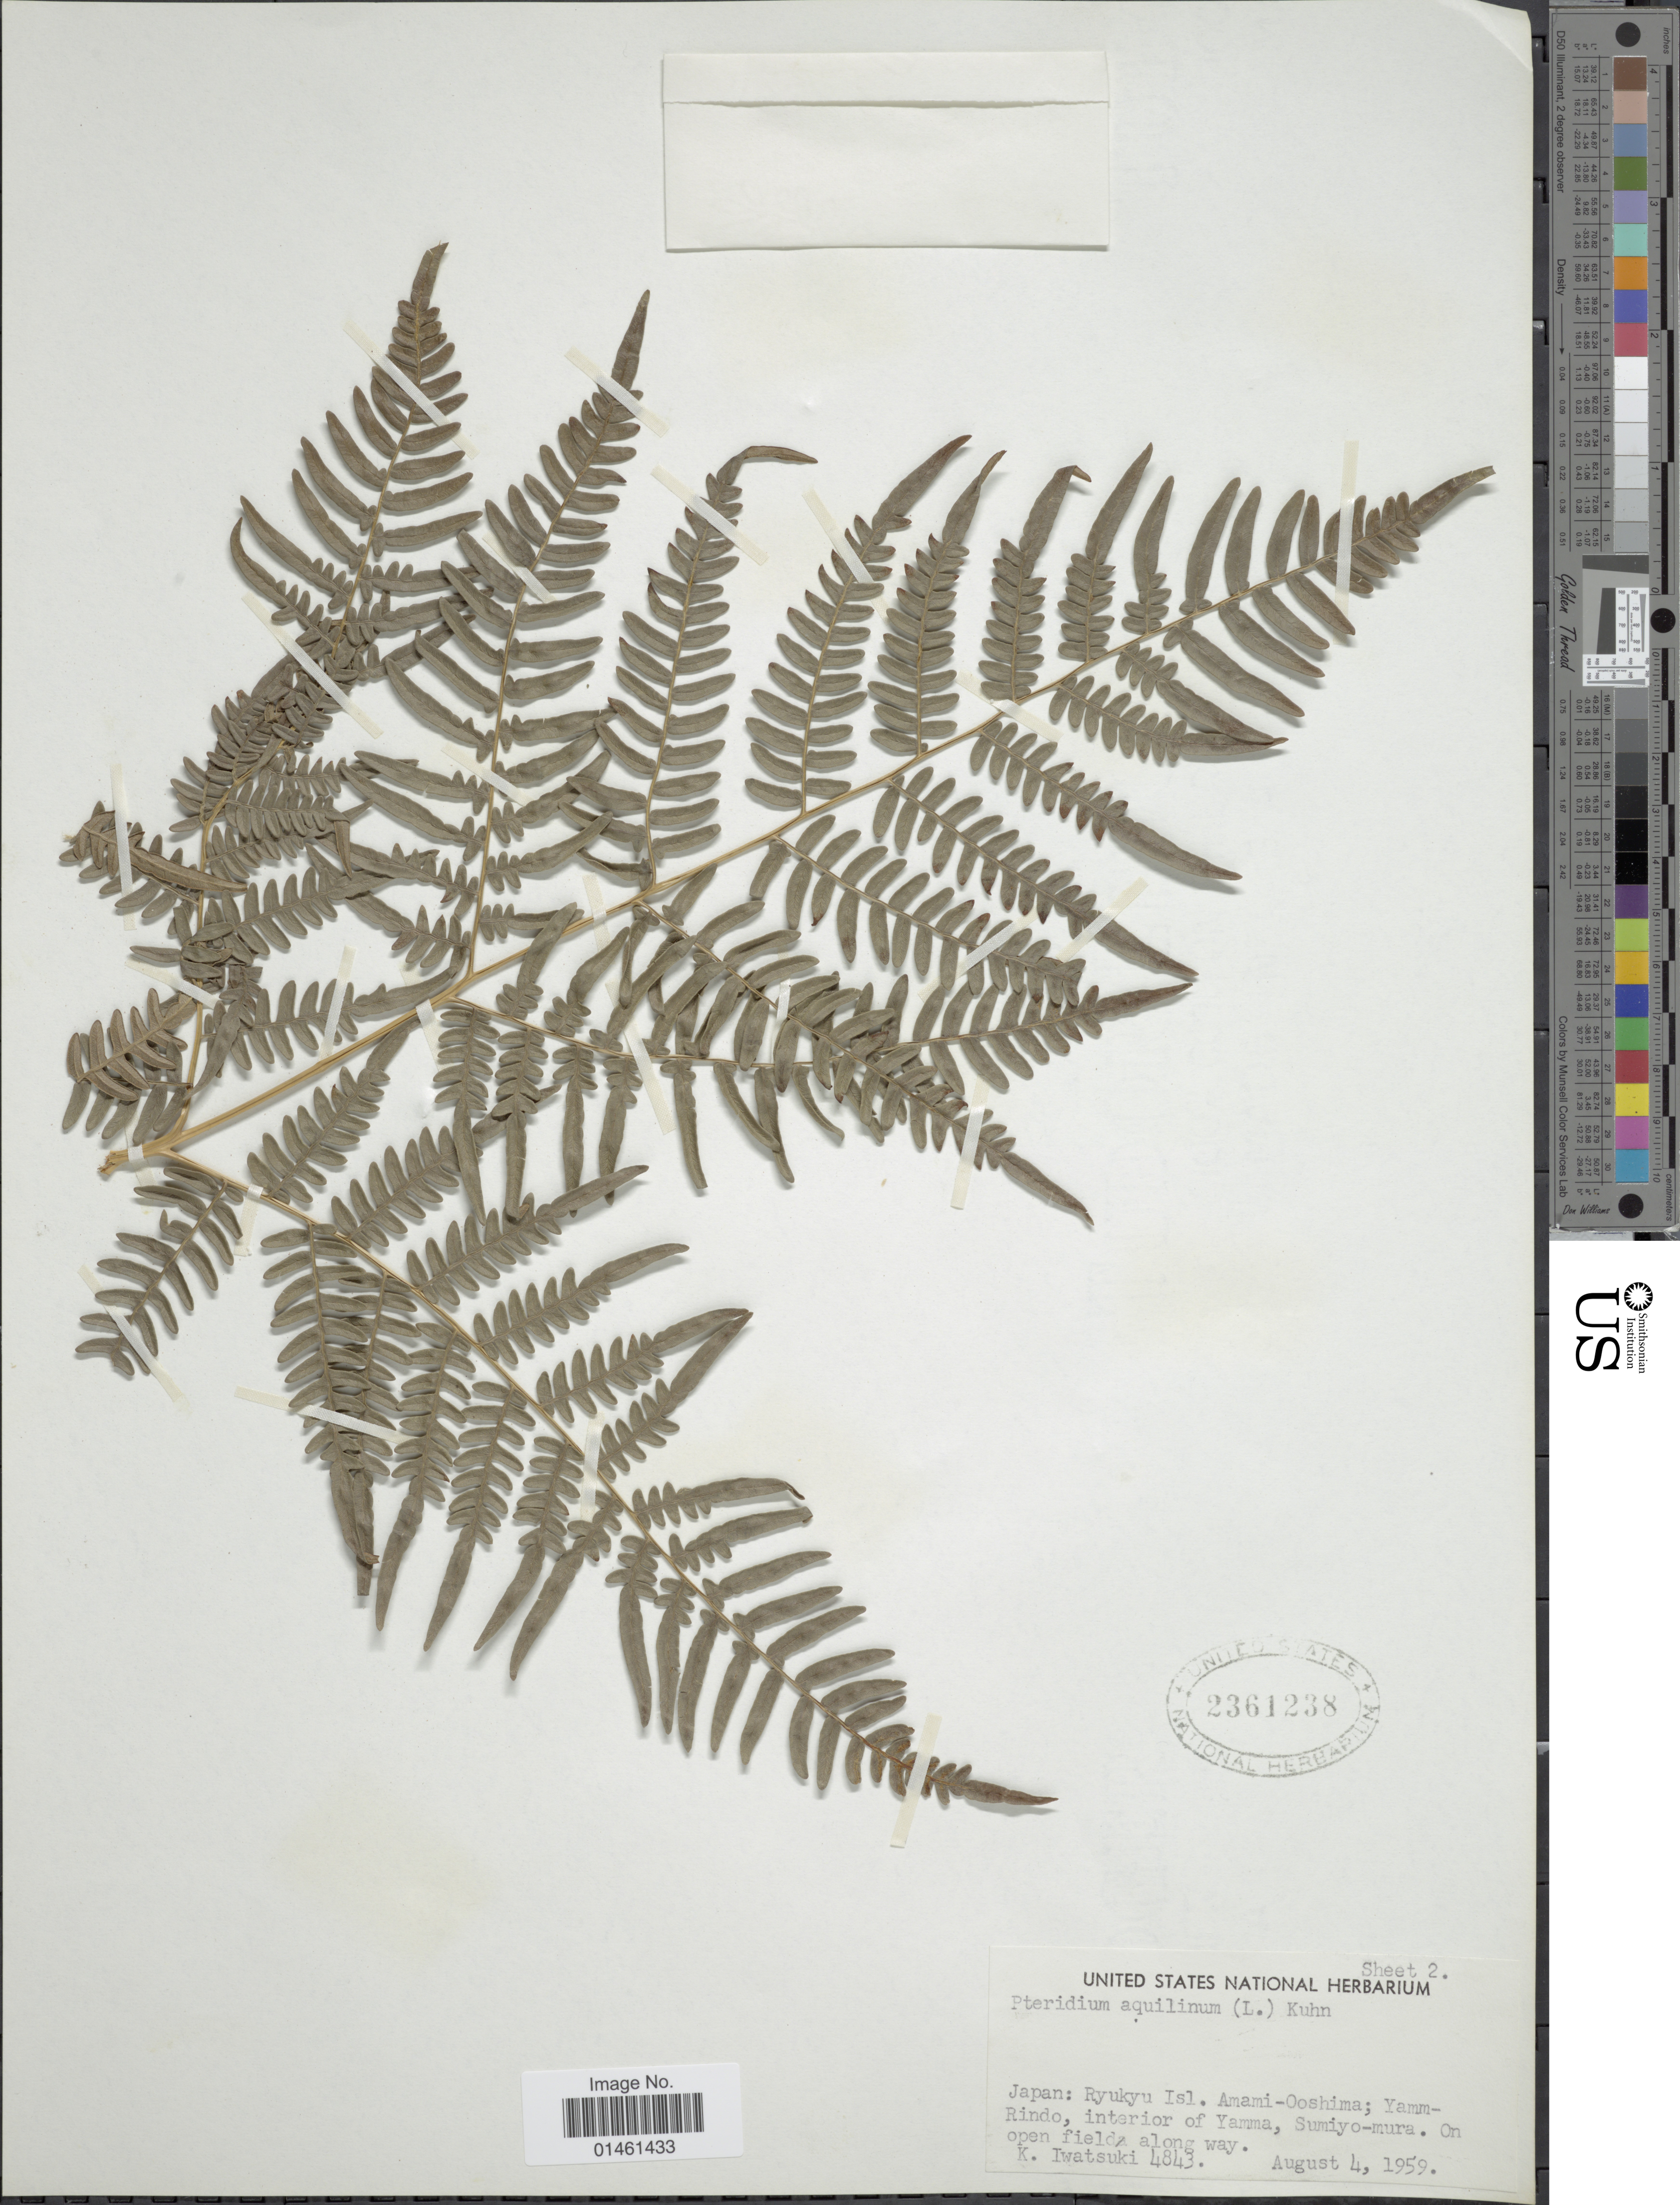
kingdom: Plantae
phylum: Tracheophyta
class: Polypodiopsida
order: Polypodiales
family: Dennstaedtiaceae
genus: Pteridium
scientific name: Pteridium aquilinum var. latiusculum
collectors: K. Iwatsuki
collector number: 4843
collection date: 1959-08-04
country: Japan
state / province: Okinawa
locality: Ryukyu Isl. Amami-Ooshmi; YammRindo, interior of Yamma, Sumiyo-mura, on open field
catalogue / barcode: US 2361238